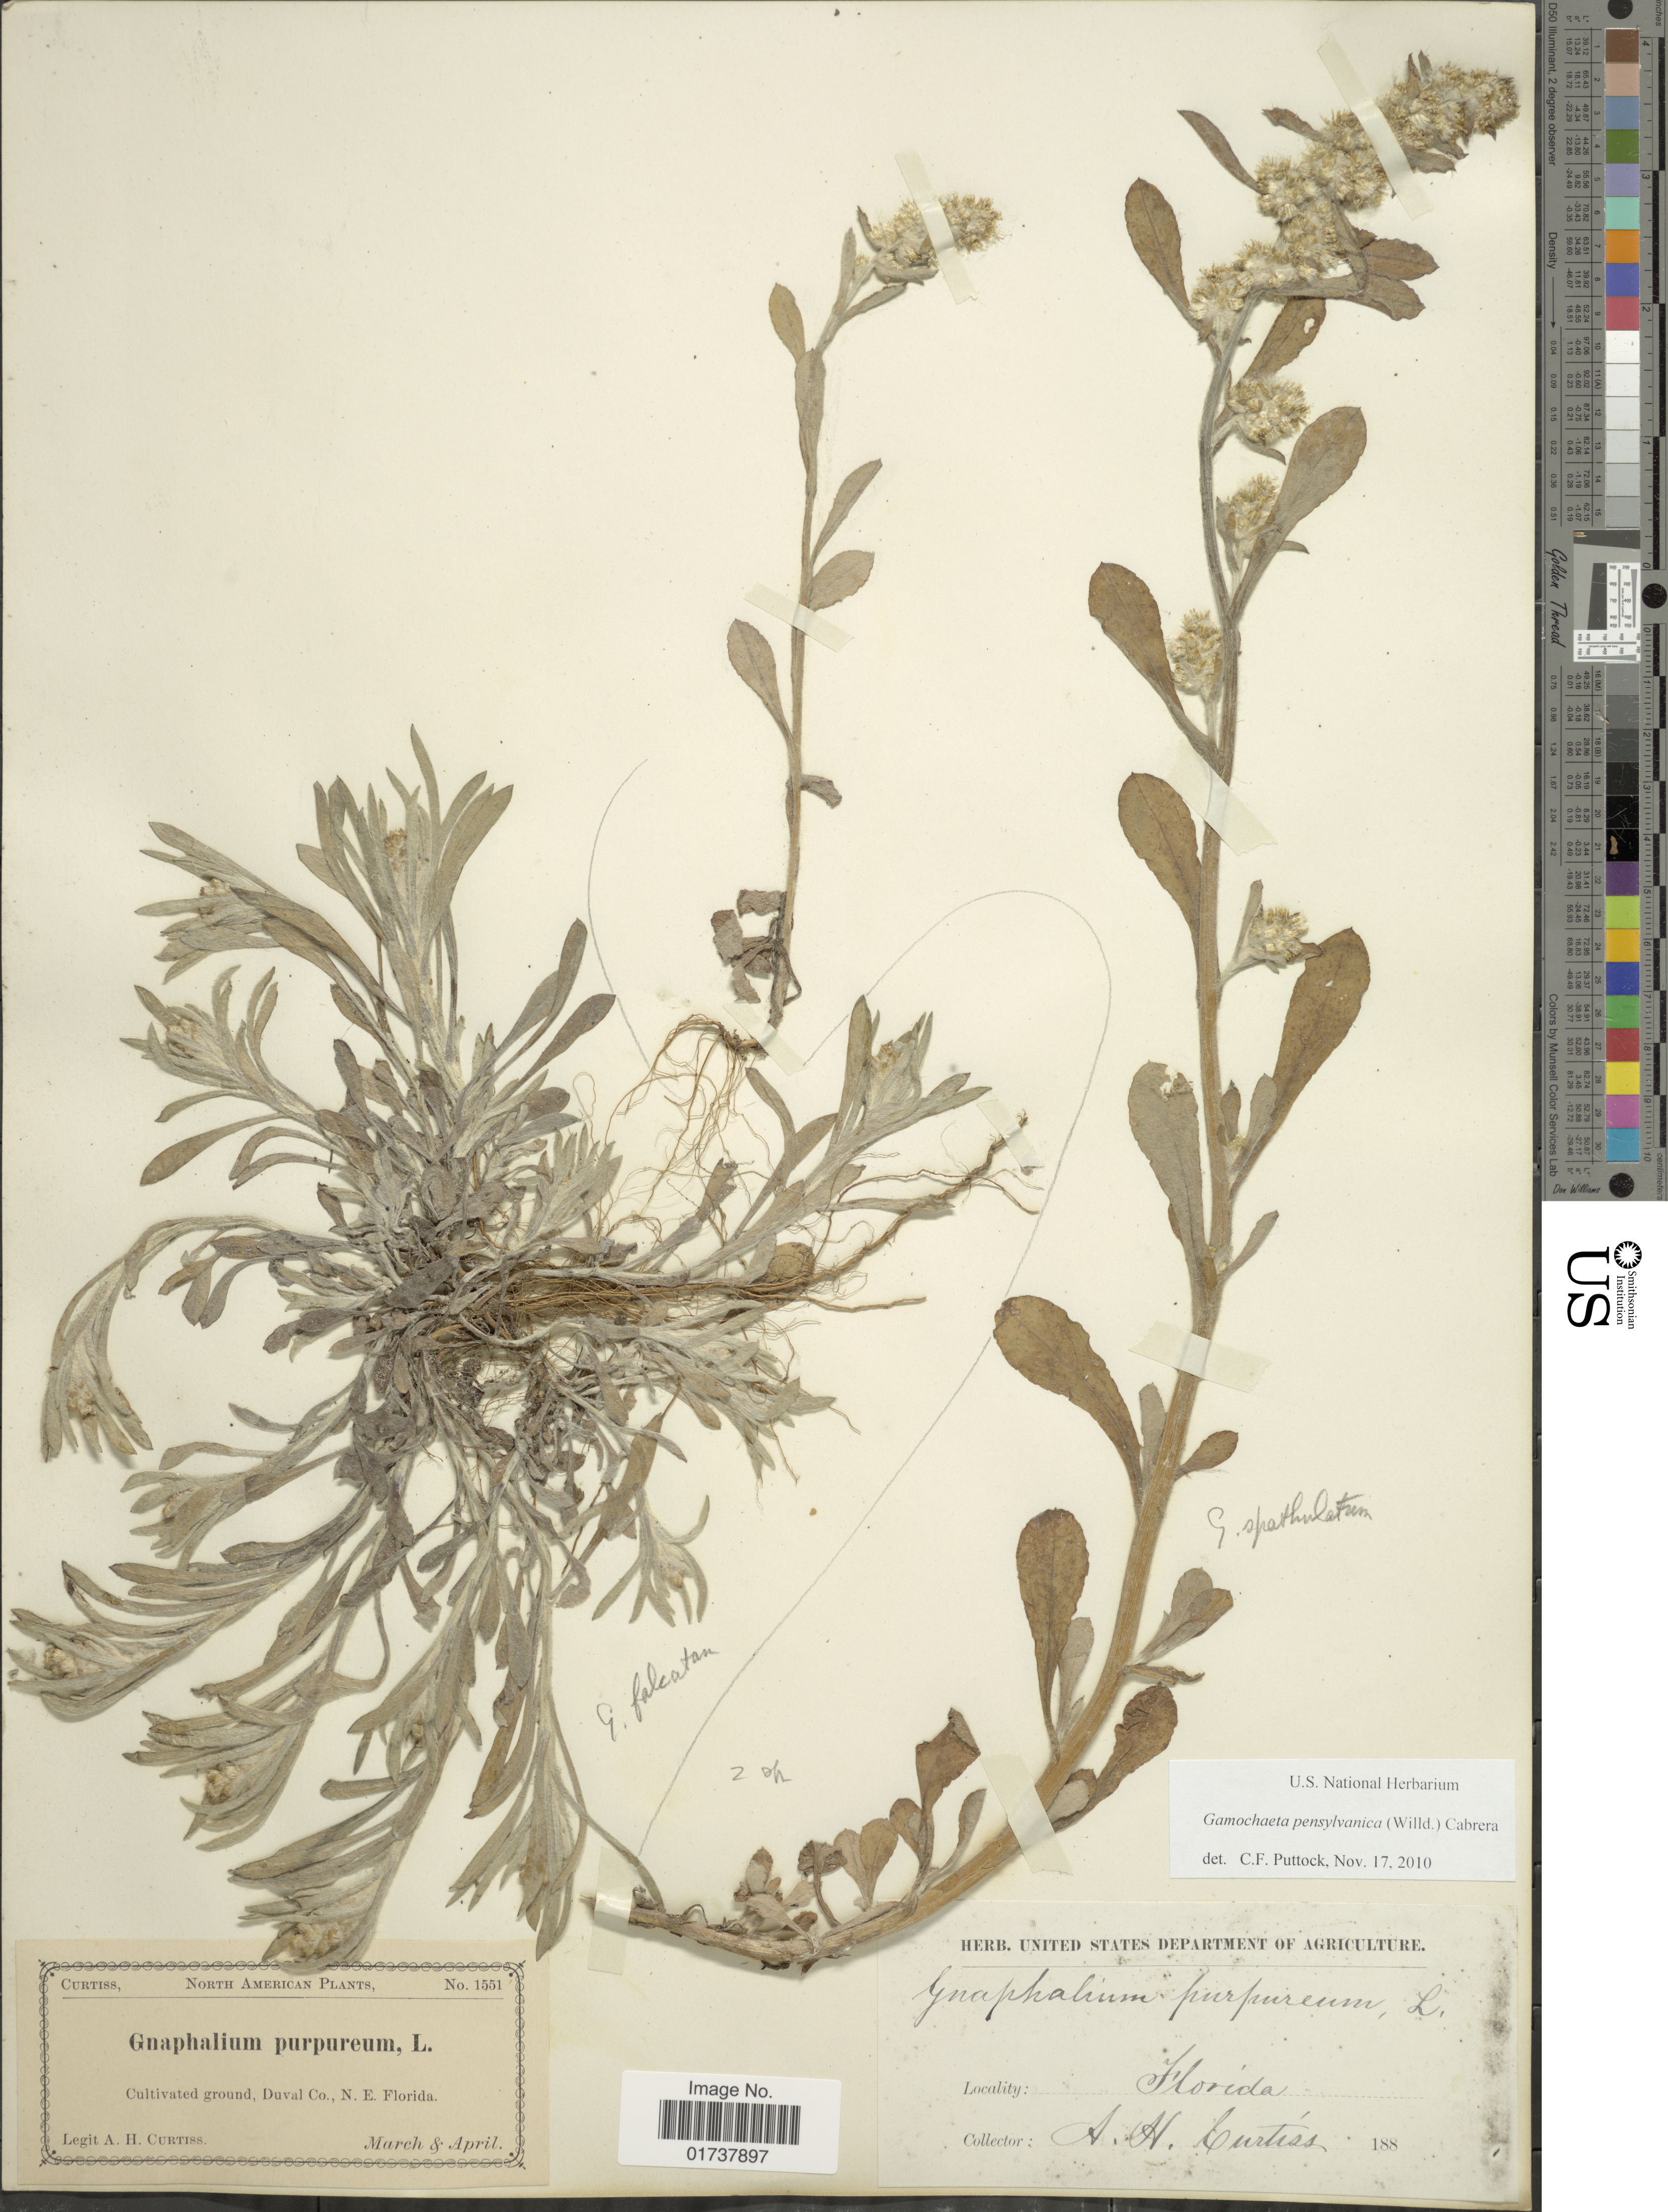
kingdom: Plantae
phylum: Tracheophyta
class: Magnoliopsida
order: Asterales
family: Asteraceae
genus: Gamochaeta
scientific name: Gamochaeta pensylvanica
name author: (Willd.) Cabrera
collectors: A. H. Curtiss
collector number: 1551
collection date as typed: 188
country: United States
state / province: Florida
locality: Duval Co., N.E. Florida